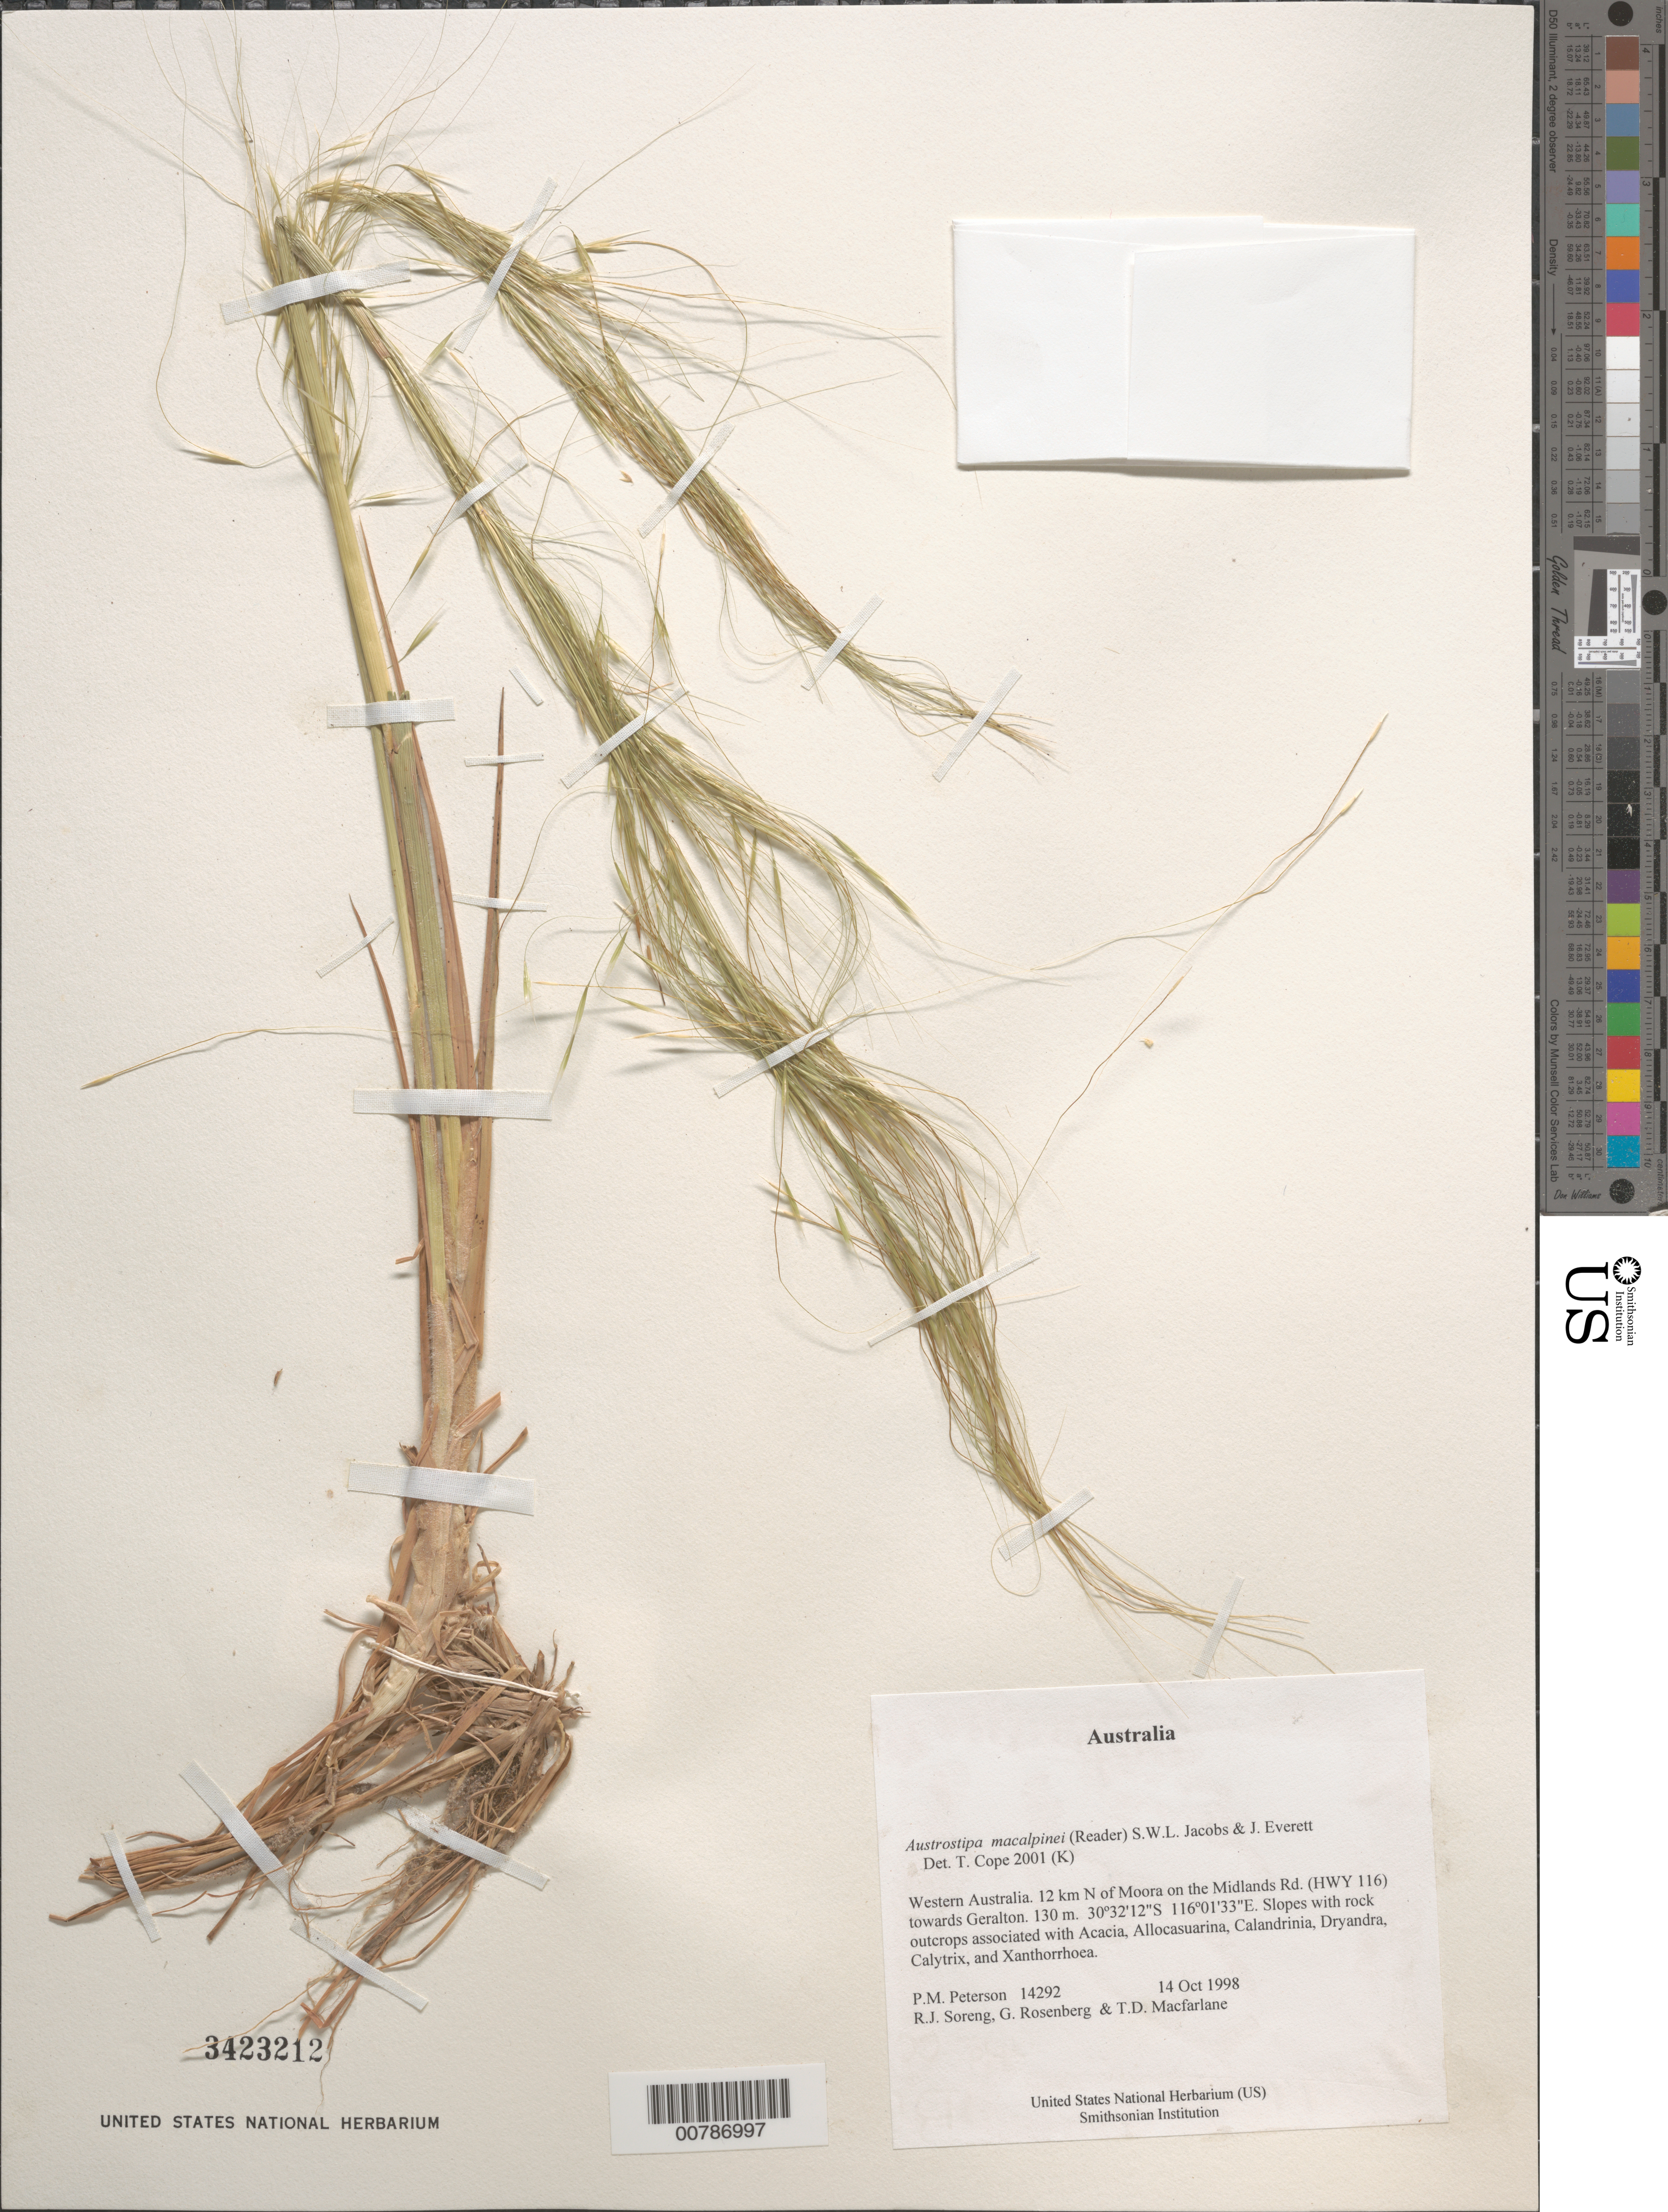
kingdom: Plantae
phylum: Tracheophyta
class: Liliopsida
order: Poales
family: Poaceae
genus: Austrostipa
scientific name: Austrostipa macalpinei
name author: (Reader) S.W.L. Jacobs & J. Everett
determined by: Cope, T. A.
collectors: P. M. Peterson, R. J. Soreng, G. Rosenberg & T. Macfarlane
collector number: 14292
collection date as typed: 14 Oct 1998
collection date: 1998-10-14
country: Australia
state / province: Western Australia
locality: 12 km N of Moora on the Midlands Rd. (HWY 116) towards Geralton.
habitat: Slopes with rock outcrops associated with Acacia, Allocasuarina, Calandrinia, Dryandra, Calytrix, and Xanthorrhoea.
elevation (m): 130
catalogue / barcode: US 3423212